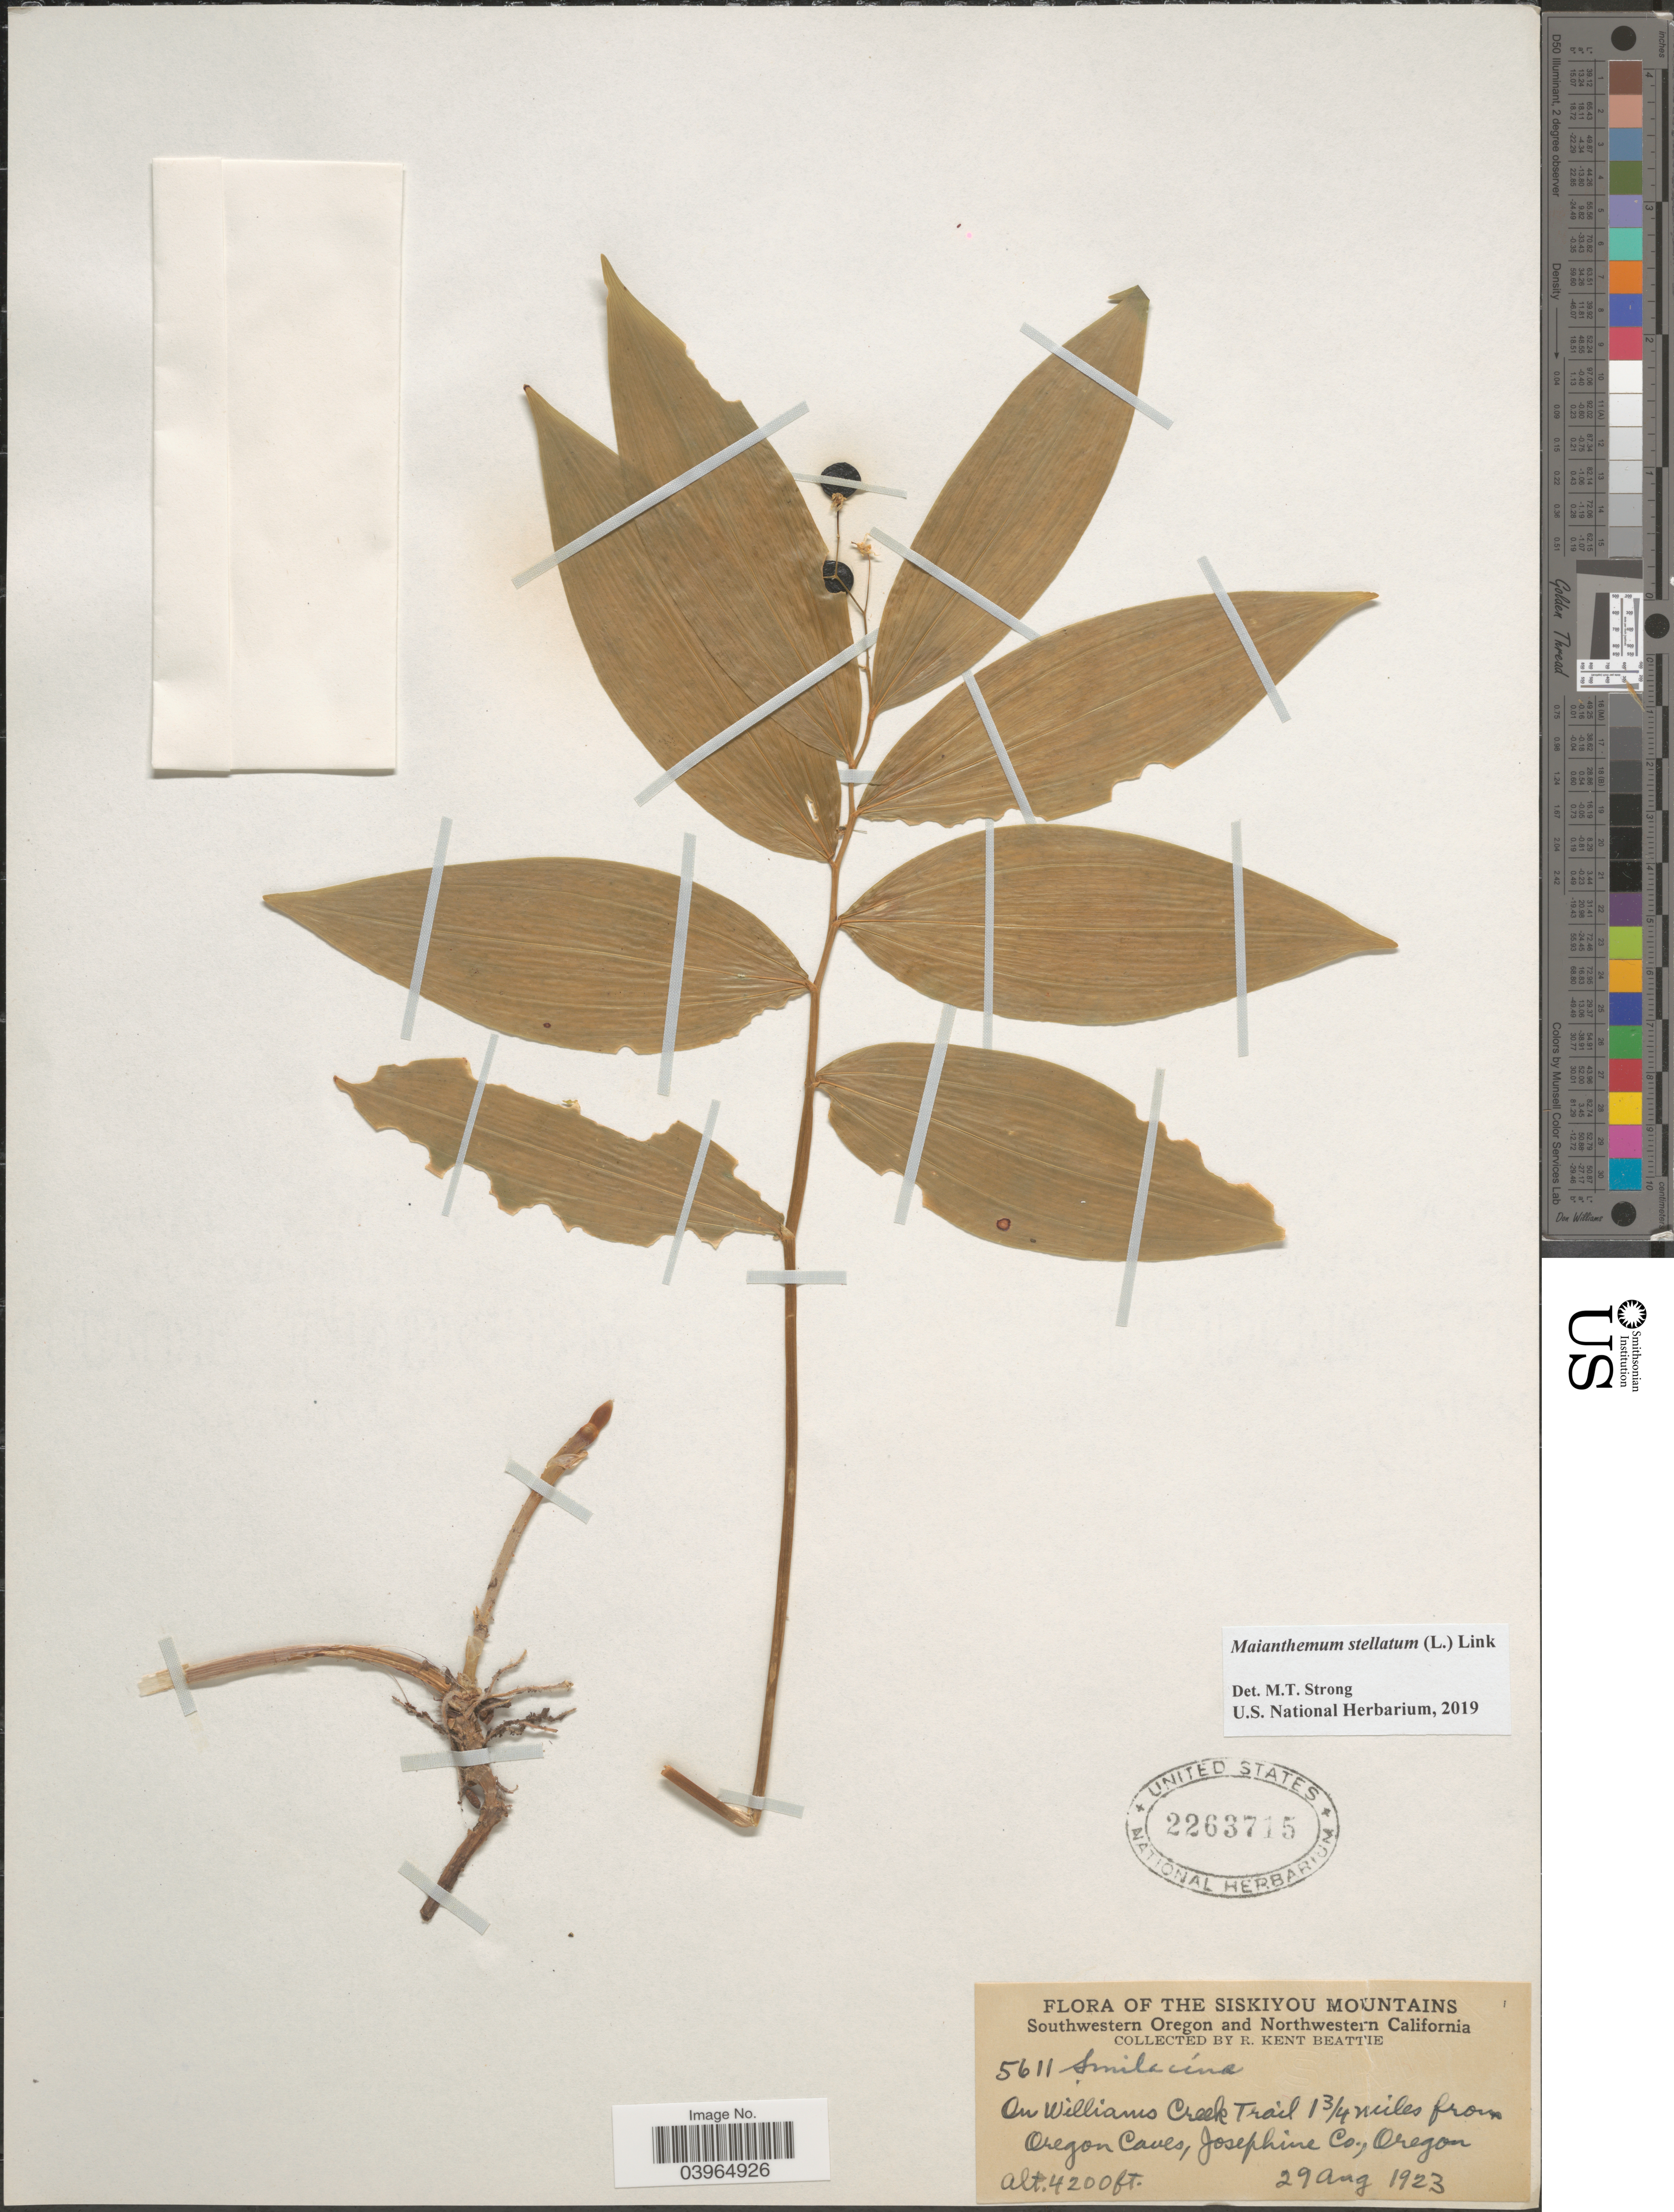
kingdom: Plantae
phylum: Tracheophyta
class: Liliopsida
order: Asparagales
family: Asparagaceae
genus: Maianthemum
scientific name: Maianthemum stellatum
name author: (L.) Link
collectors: R. K. Beattie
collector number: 5611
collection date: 1923-08-29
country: United States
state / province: Oregon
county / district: Josephine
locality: The Siskiyou Mountains. Southwestern Oregon. On Williams Creek Trail 1¾ miles from Oregon Caves, Josephine Co.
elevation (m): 1280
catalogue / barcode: US 2263715